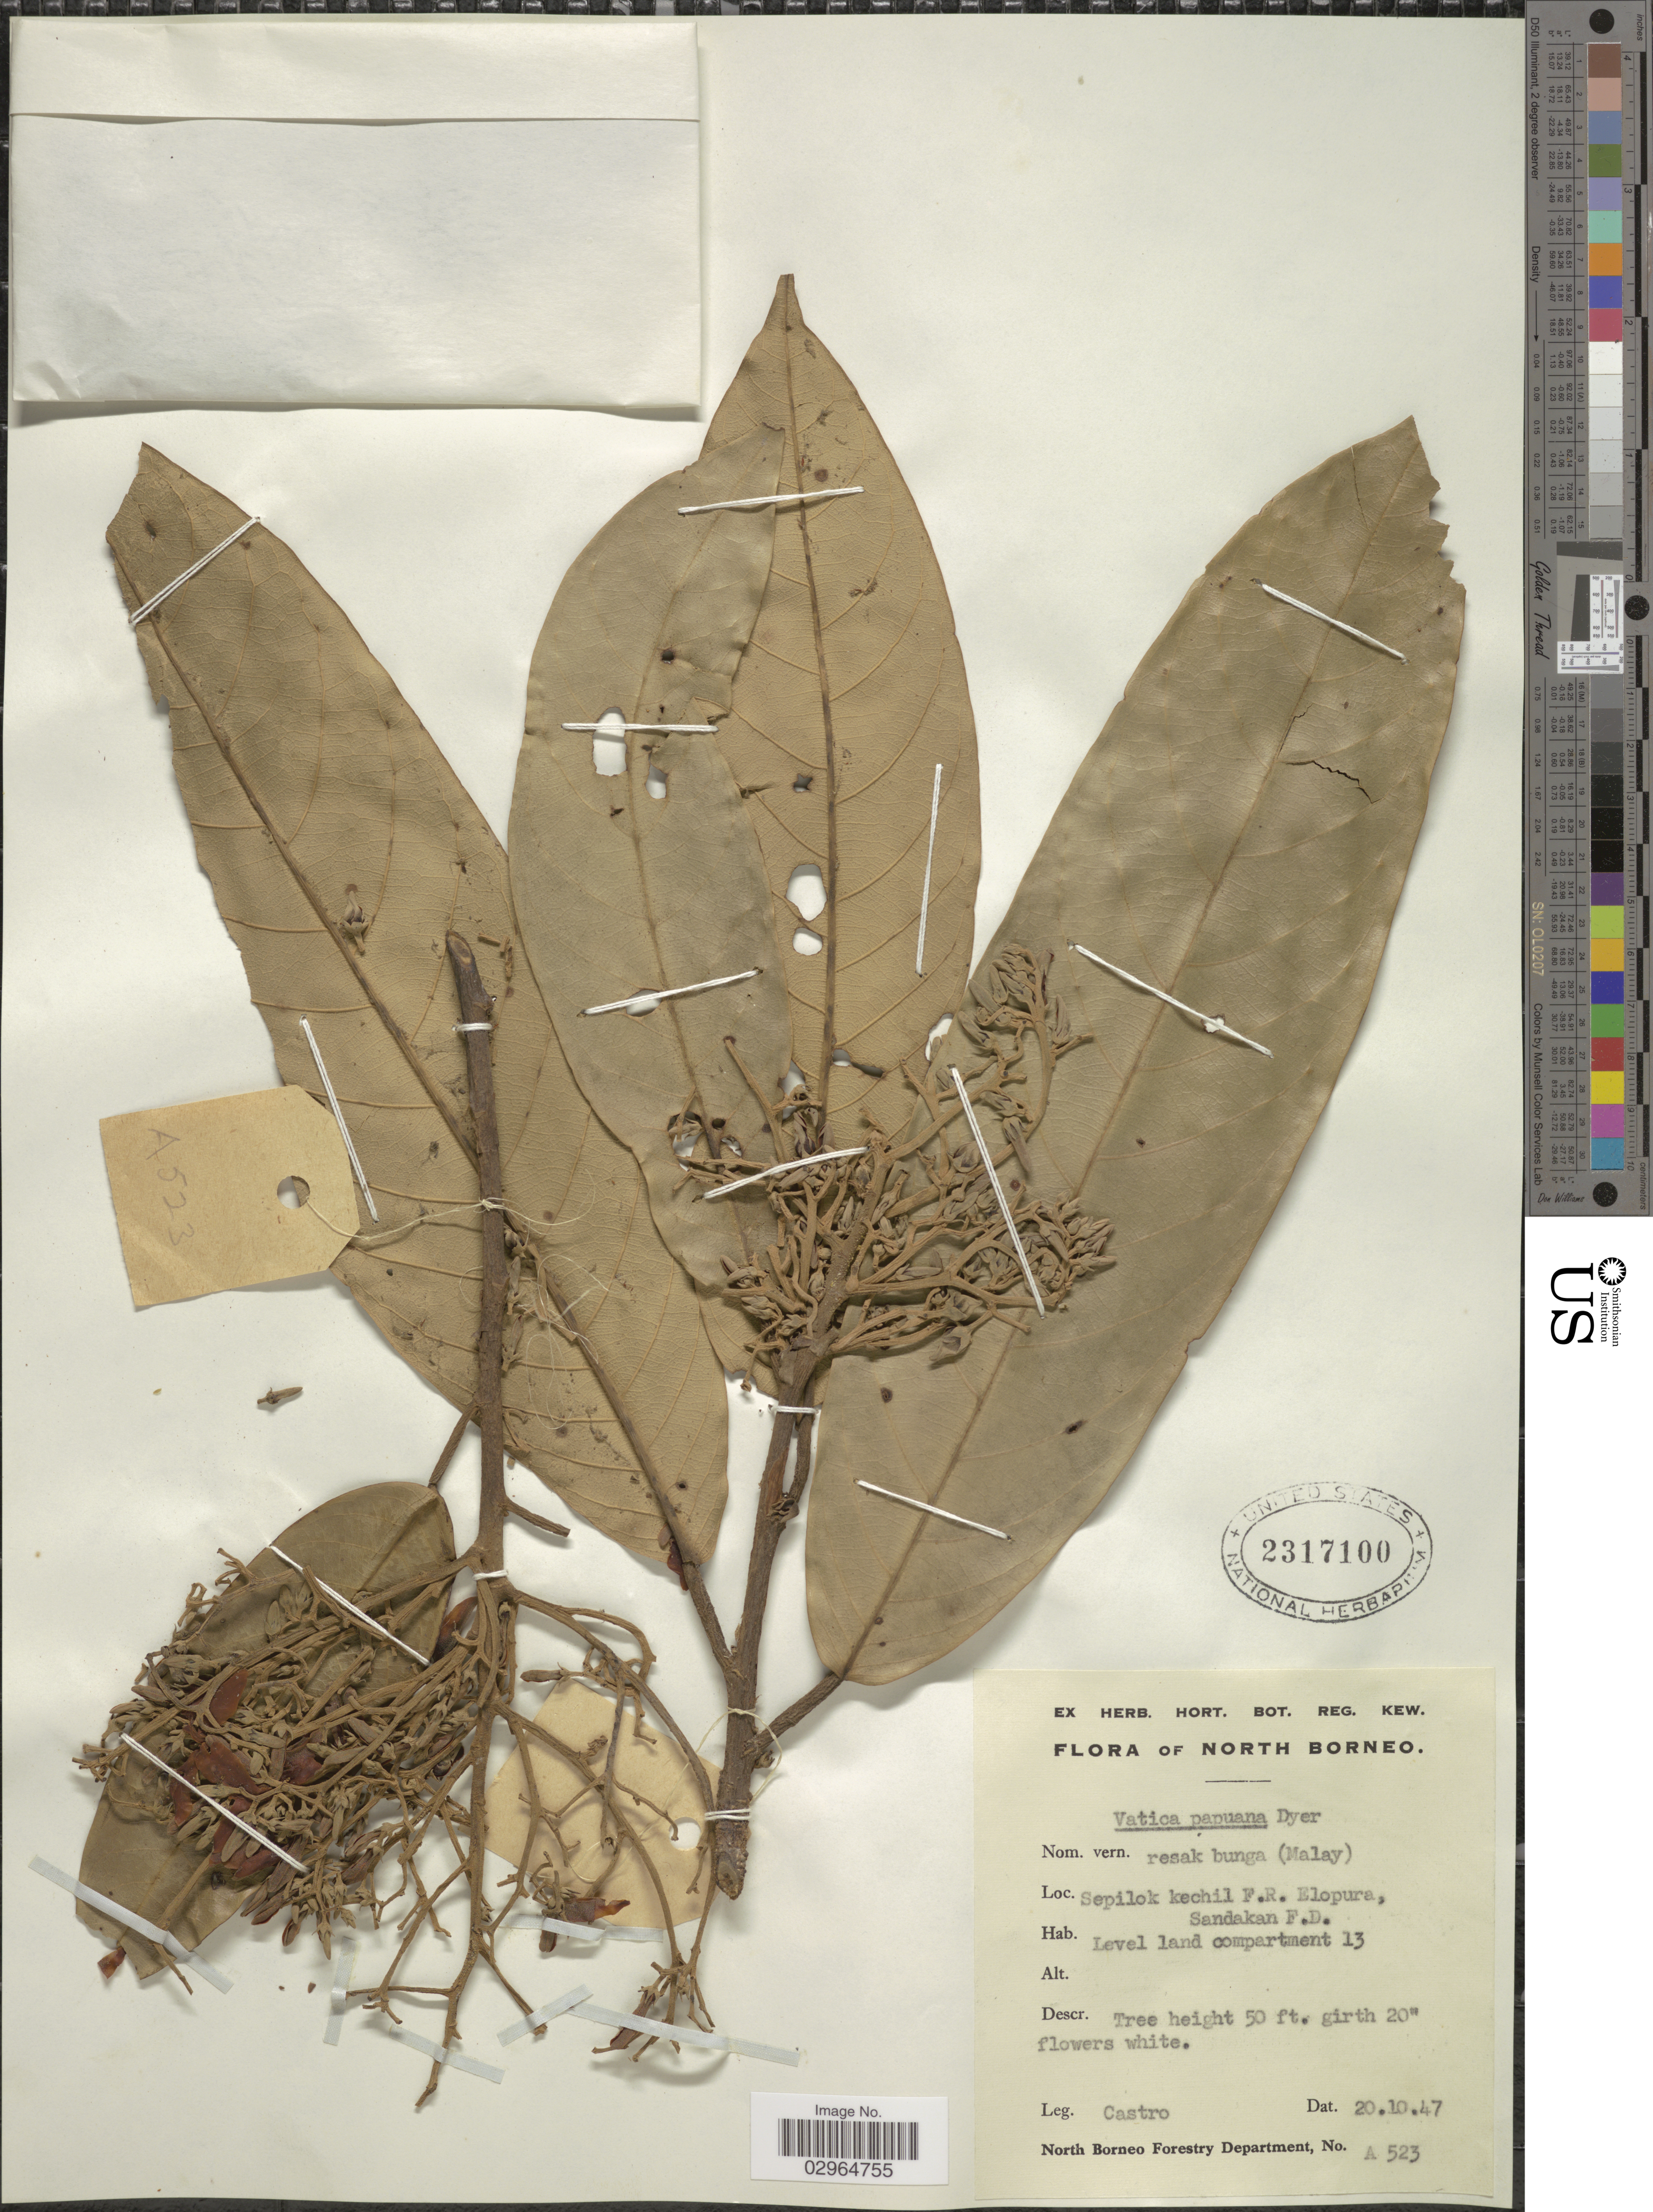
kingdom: Plantae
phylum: Tracheophyta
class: Magnoliopsida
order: Malvales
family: Dipterocarpaceae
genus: Vatica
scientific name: Vatica papuana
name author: Dyer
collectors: -. Castro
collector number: A523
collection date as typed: Transcribed d/m/y: 20/10/47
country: Malaysia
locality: North Borneo. Sepilok kechil F.R. Elopura, Sandakan F.D. Level land compartment 13.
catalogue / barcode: US 2317100